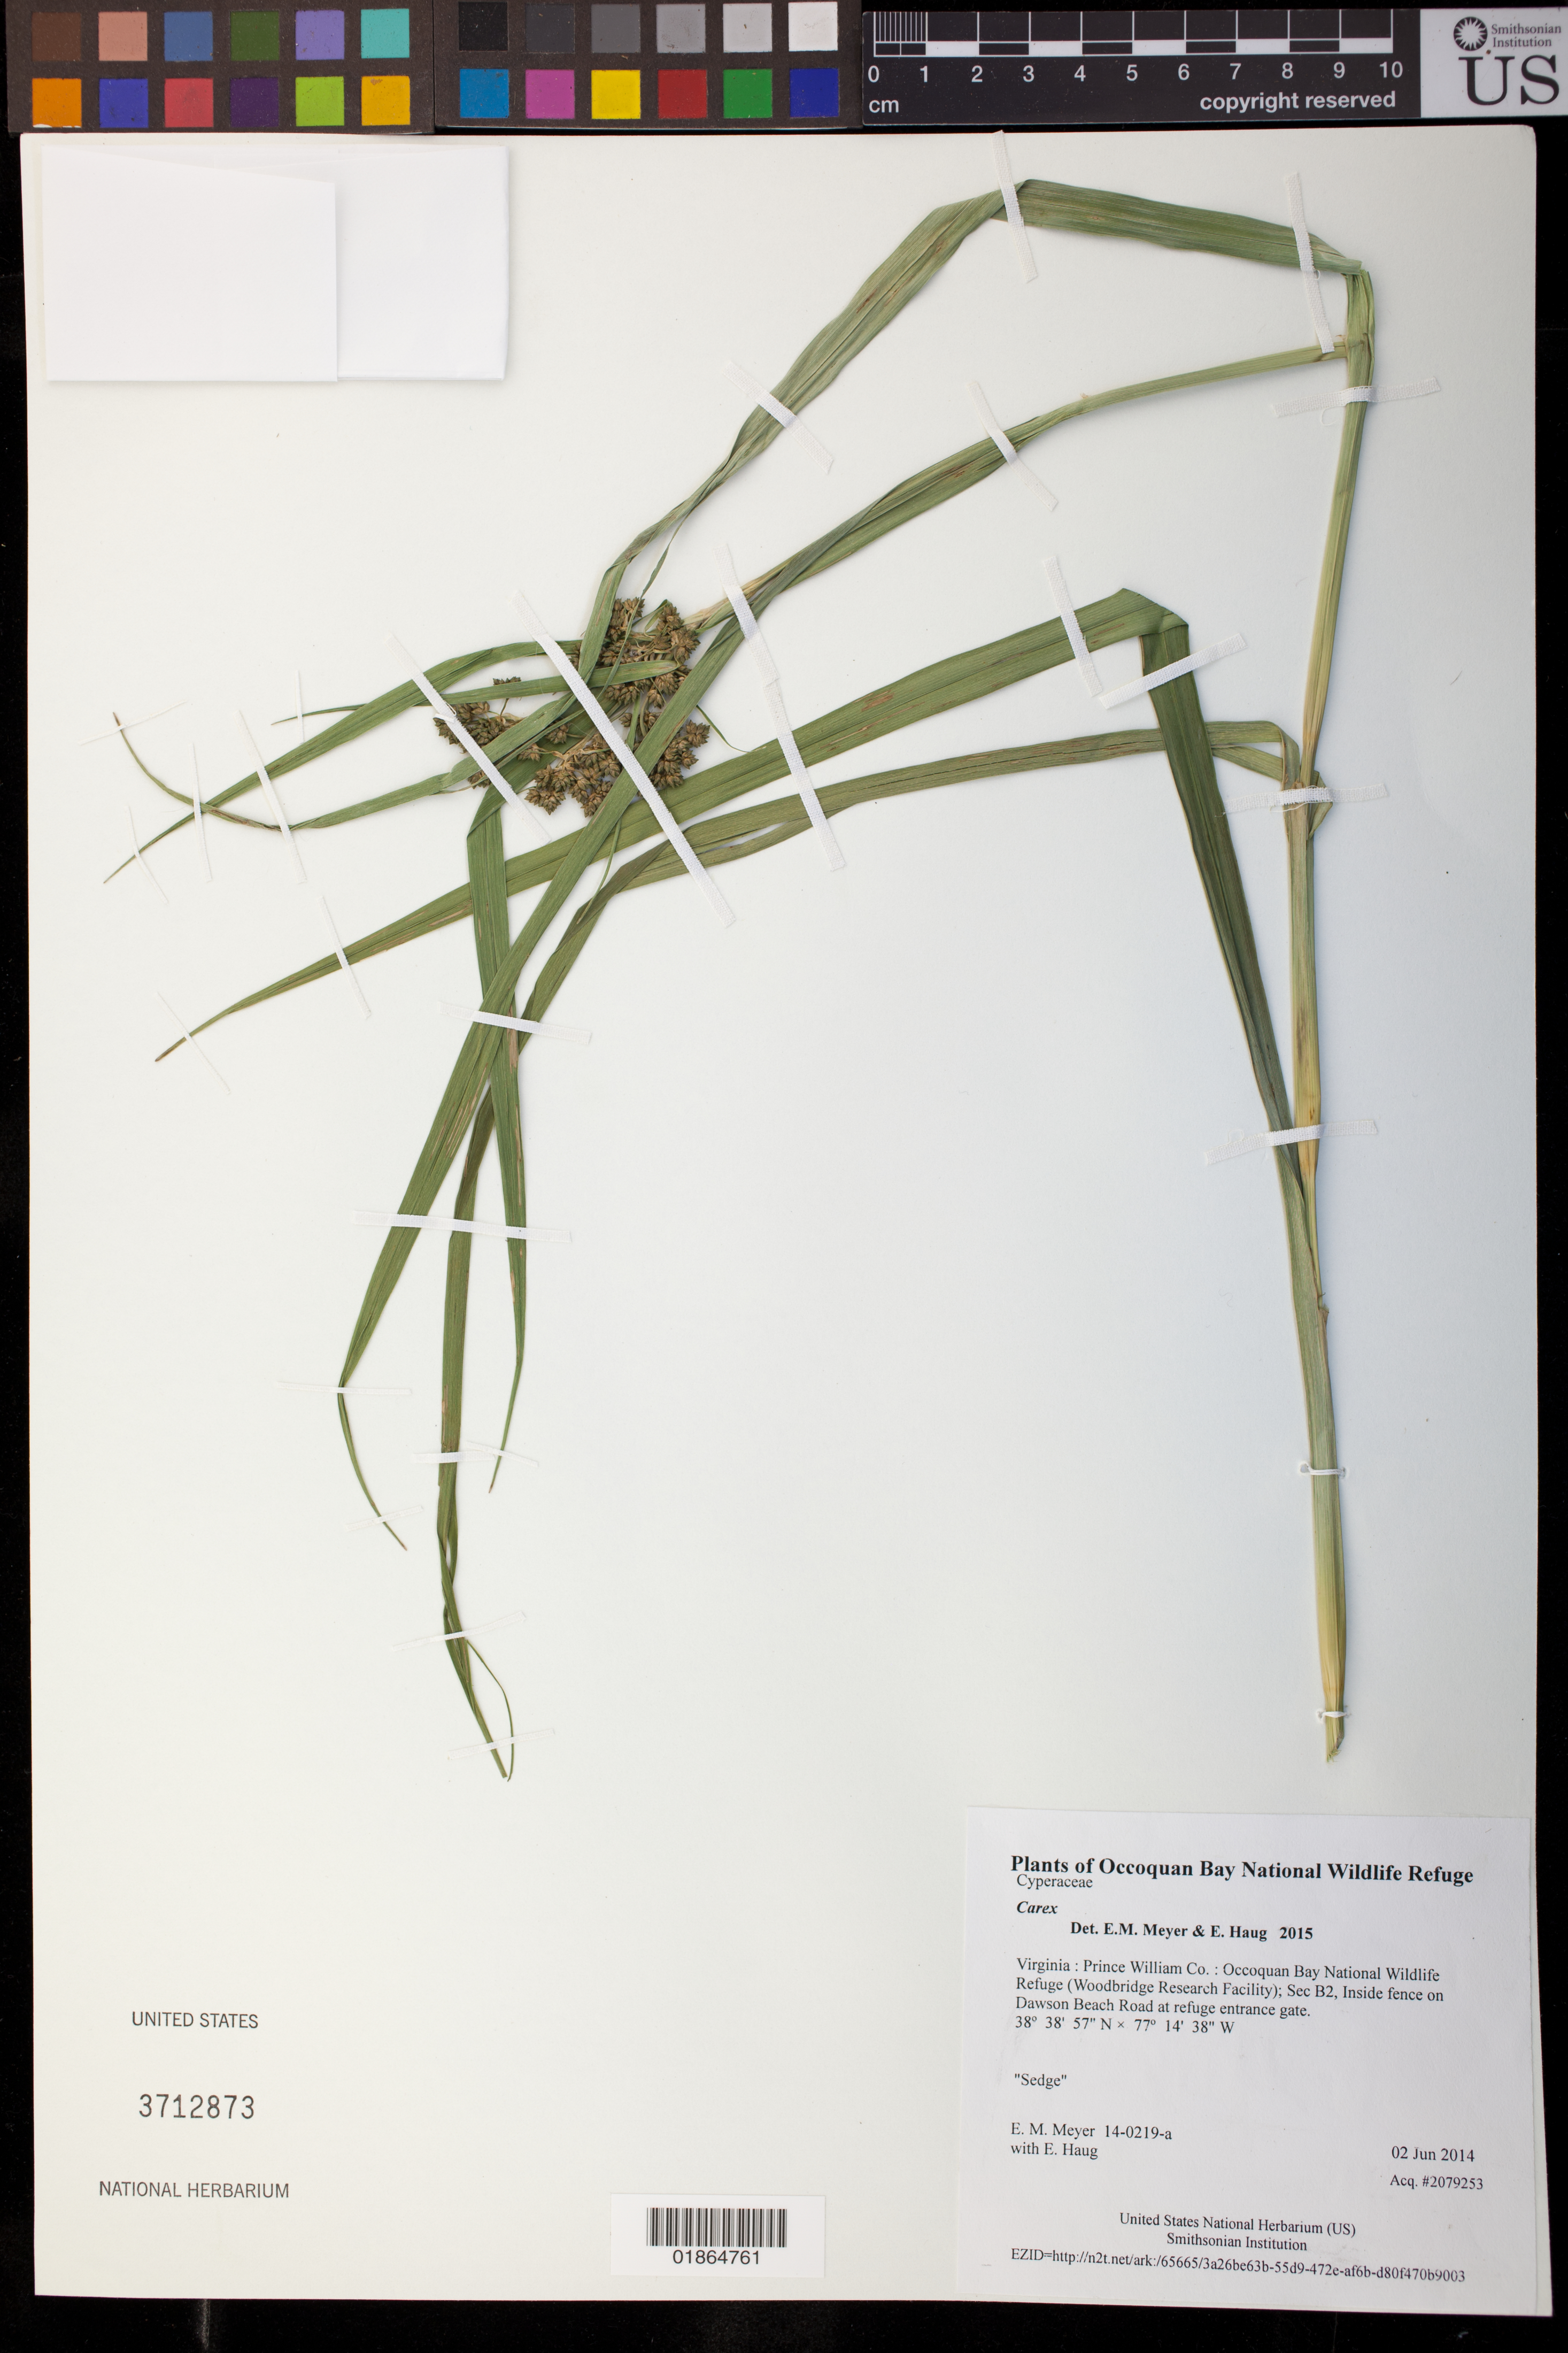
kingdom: Plantae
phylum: Tracheophyta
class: Liliopsida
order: Poales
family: Cyperaceae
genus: Scirpus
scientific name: Scirpus georgianus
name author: R.M. Harper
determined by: Strong, Mark T., (BOT), Smithsonian Institution - National Museum of Natural History (UNITED STATES)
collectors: E. M. Meyer & E. Haug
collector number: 14-0219-b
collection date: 2014-06-02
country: United States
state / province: Virginia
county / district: Prince William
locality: Occoquan Bay National Wildlife Refuge (Woodbridge Research Facility); Sec B2, Inside fence on Dawson Beach Road at refuge entrance gate.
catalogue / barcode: US 3712873